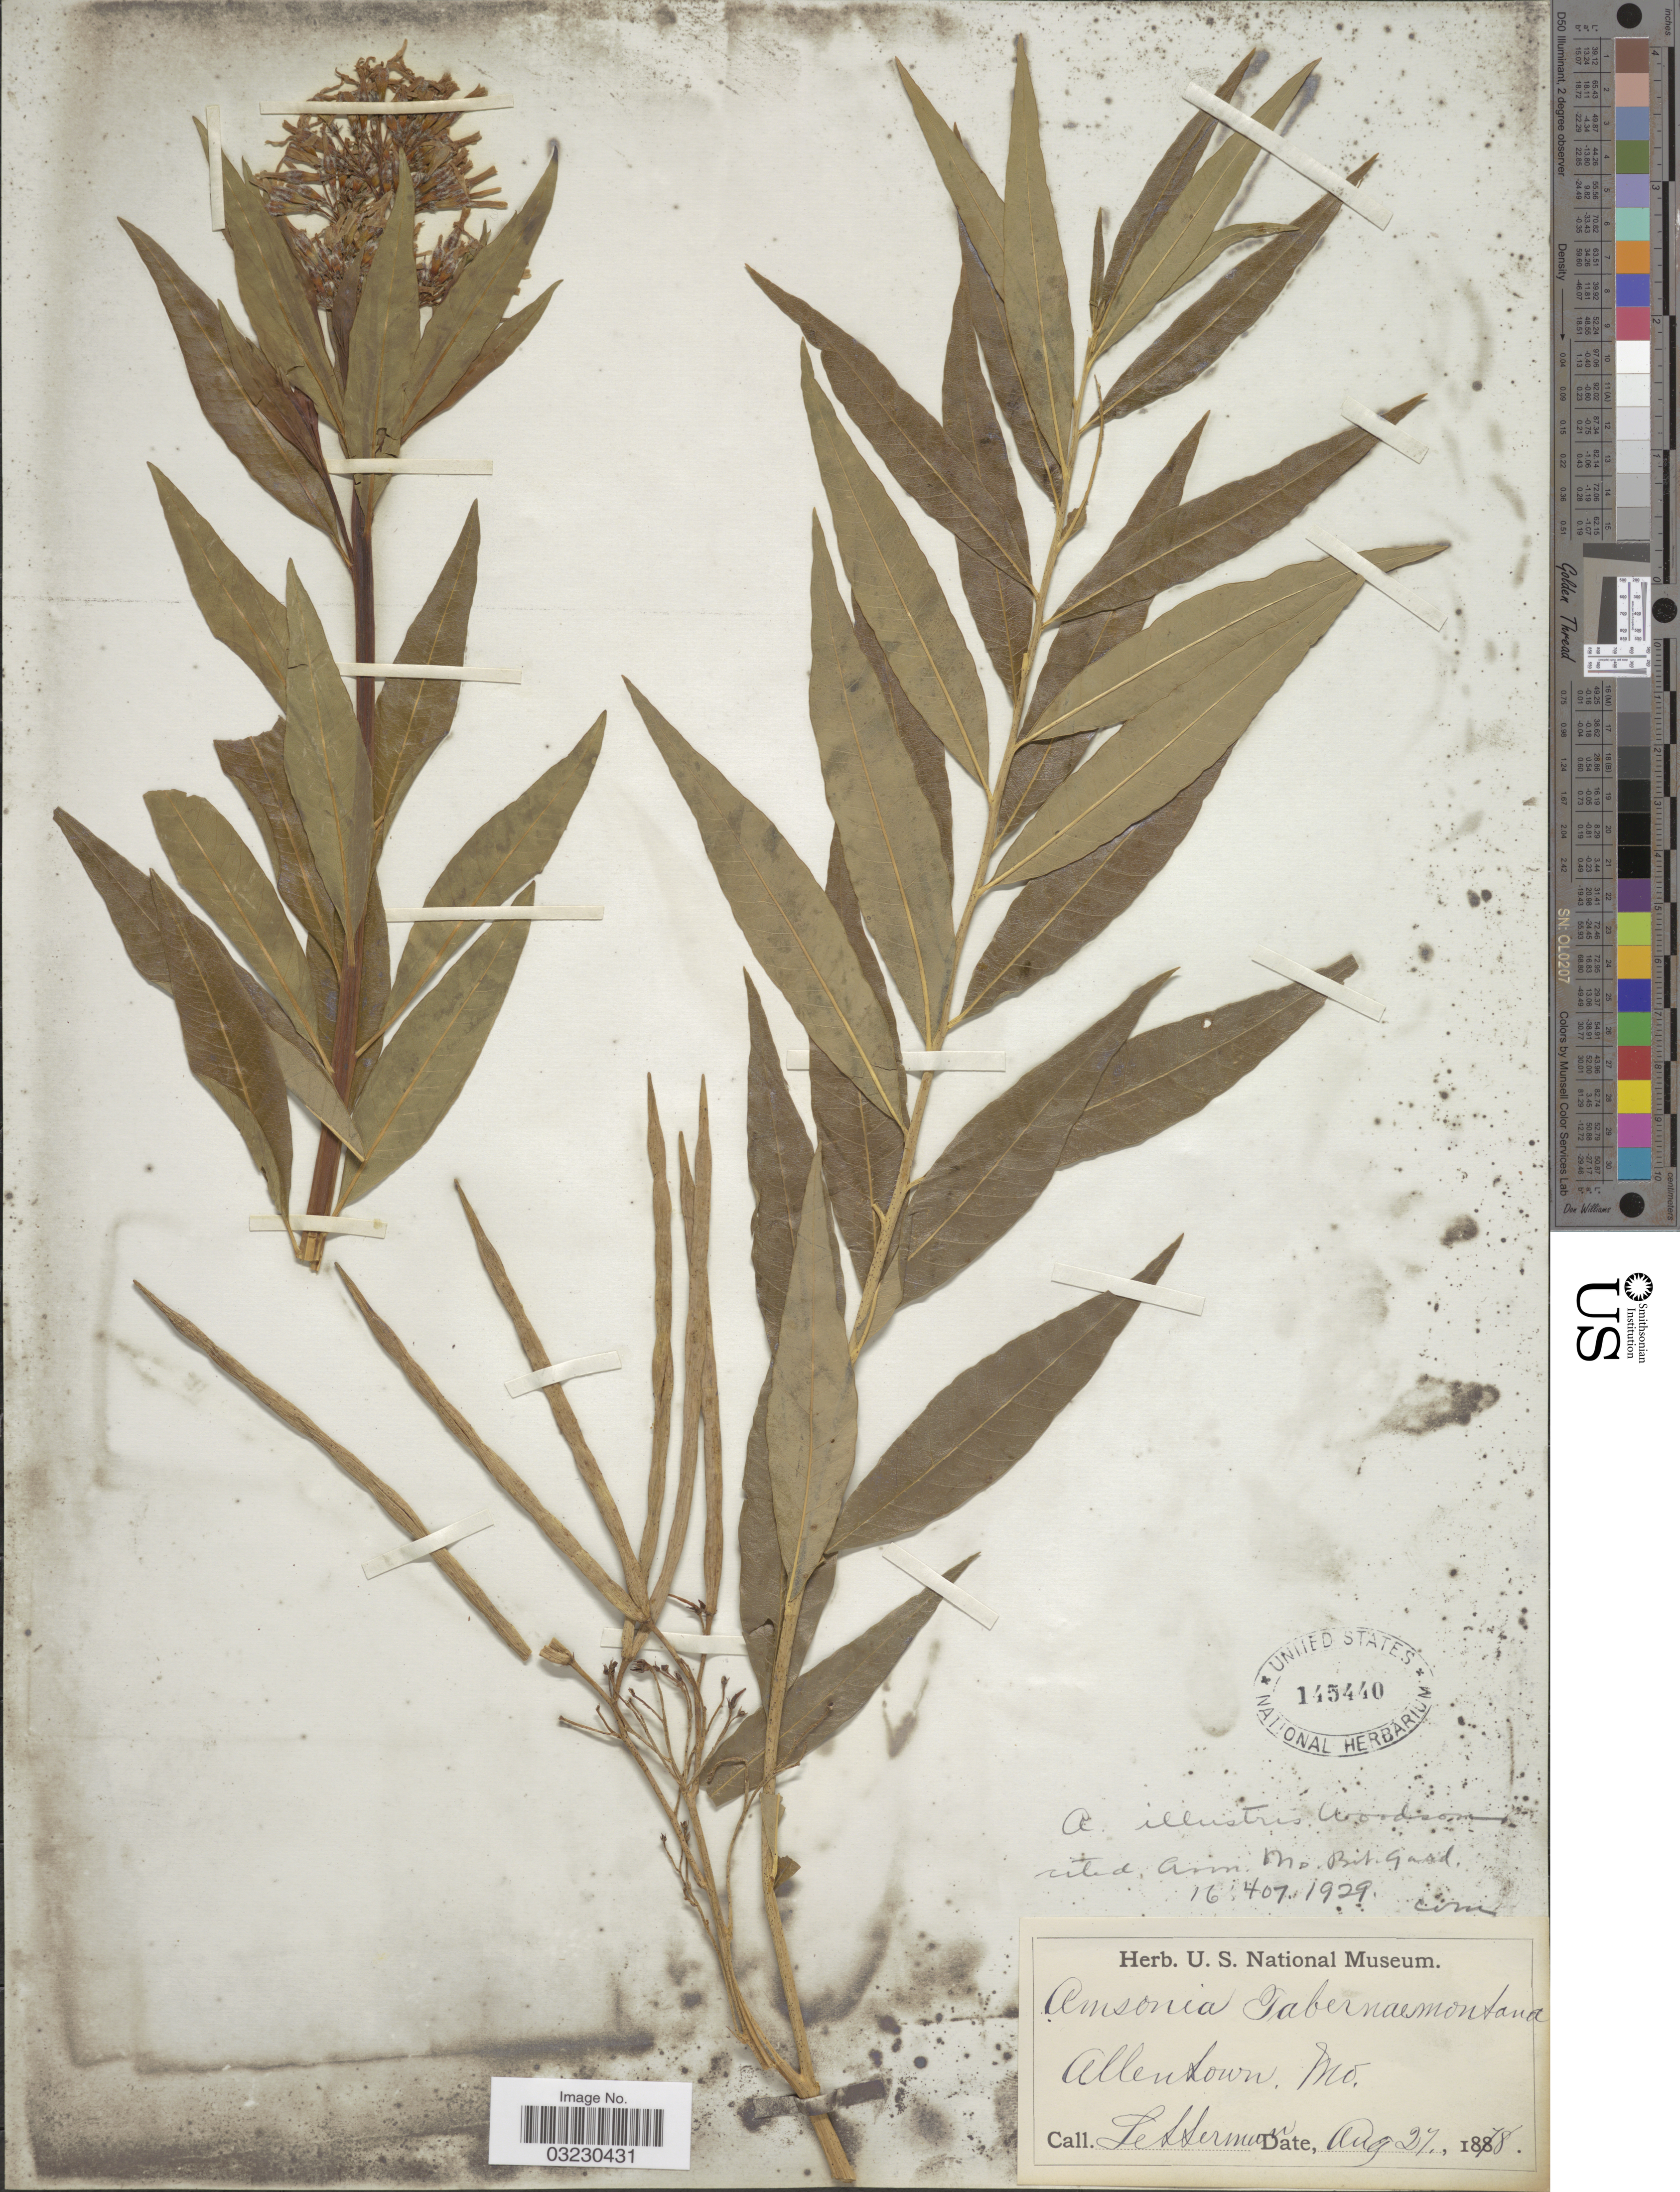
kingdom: Plantae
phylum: Tracheophyta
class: Magnoliopsida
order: Gentianales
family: Apocynaceae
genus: Amsonia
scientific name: Amsonia illustris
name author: Woodson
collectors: P. Sherman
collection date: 1878-08-27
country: United States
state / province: Missouri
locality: Allentown.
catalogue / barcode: US 145440